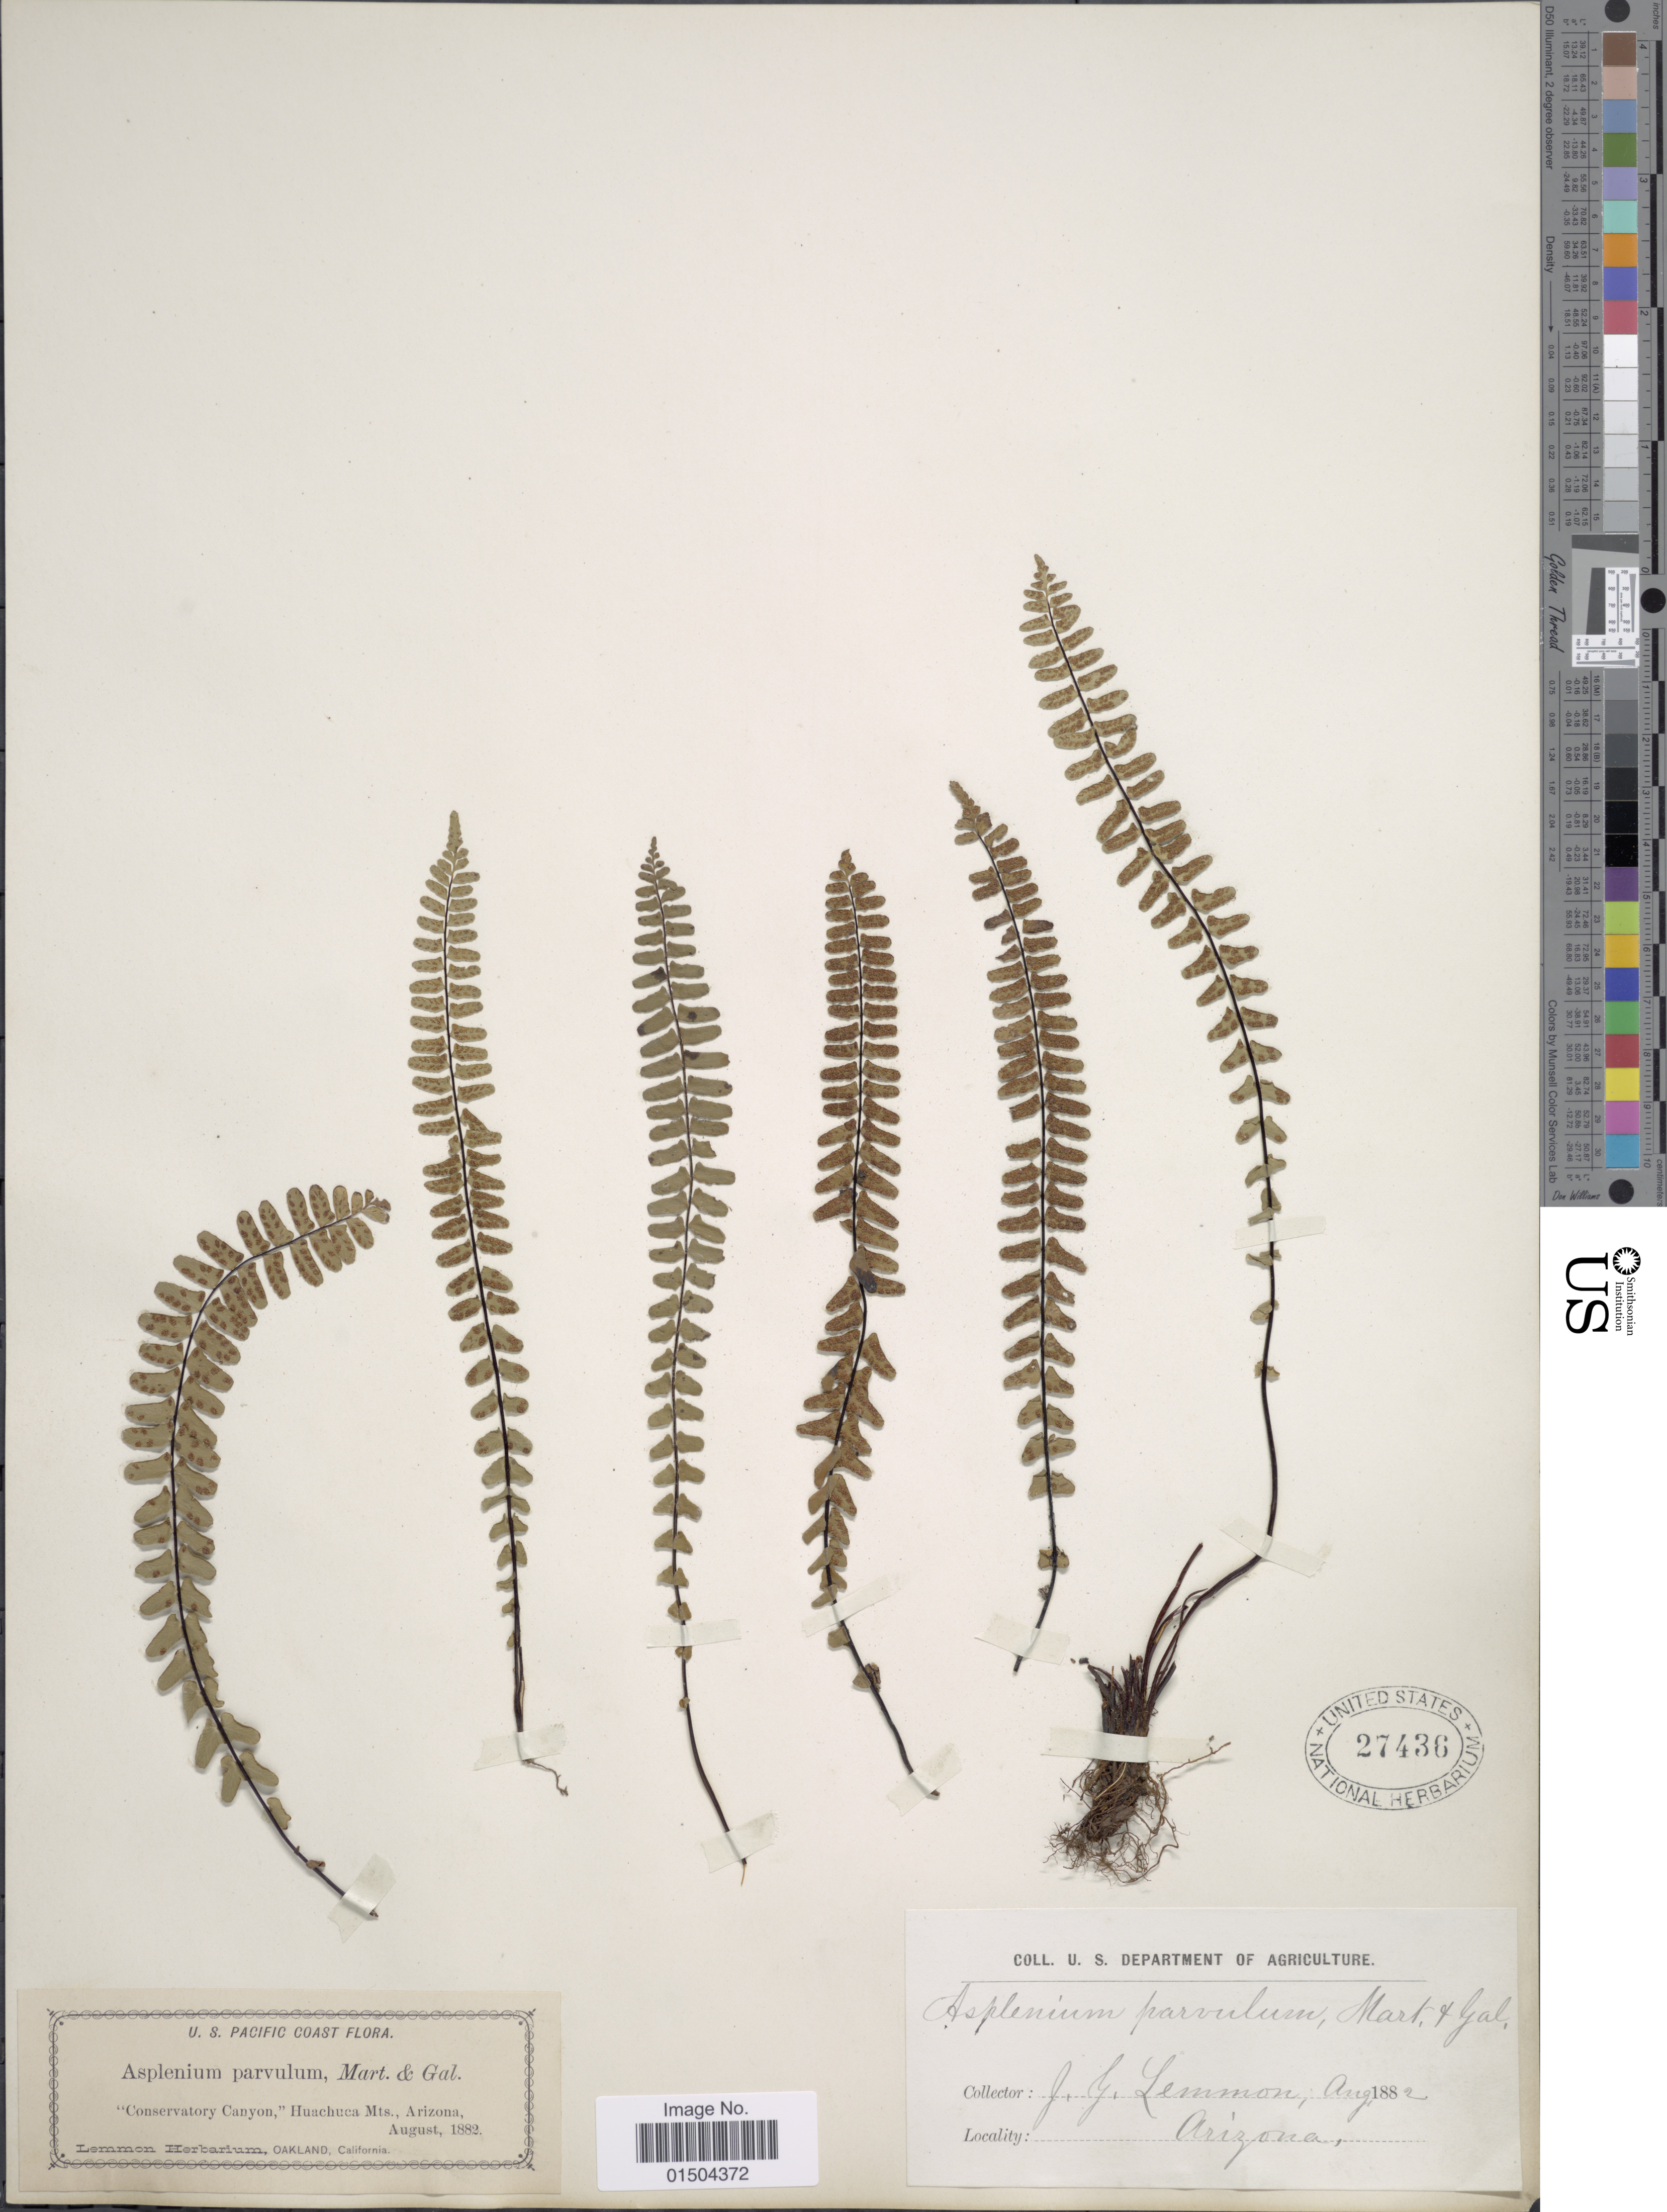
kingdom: Plantae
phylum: Tracheophyta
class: Polypodiopsida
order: Polypodiales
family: Aspleniaceae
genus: Asplenium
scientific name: Asplenium resiliens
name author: Kunze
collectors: J. Lemmon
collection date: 1882-08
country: United States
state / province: Arizona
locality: U.S. Pacific Coast. "Conservatory Canyon", Huachuca Mts.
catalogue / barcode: US 27436